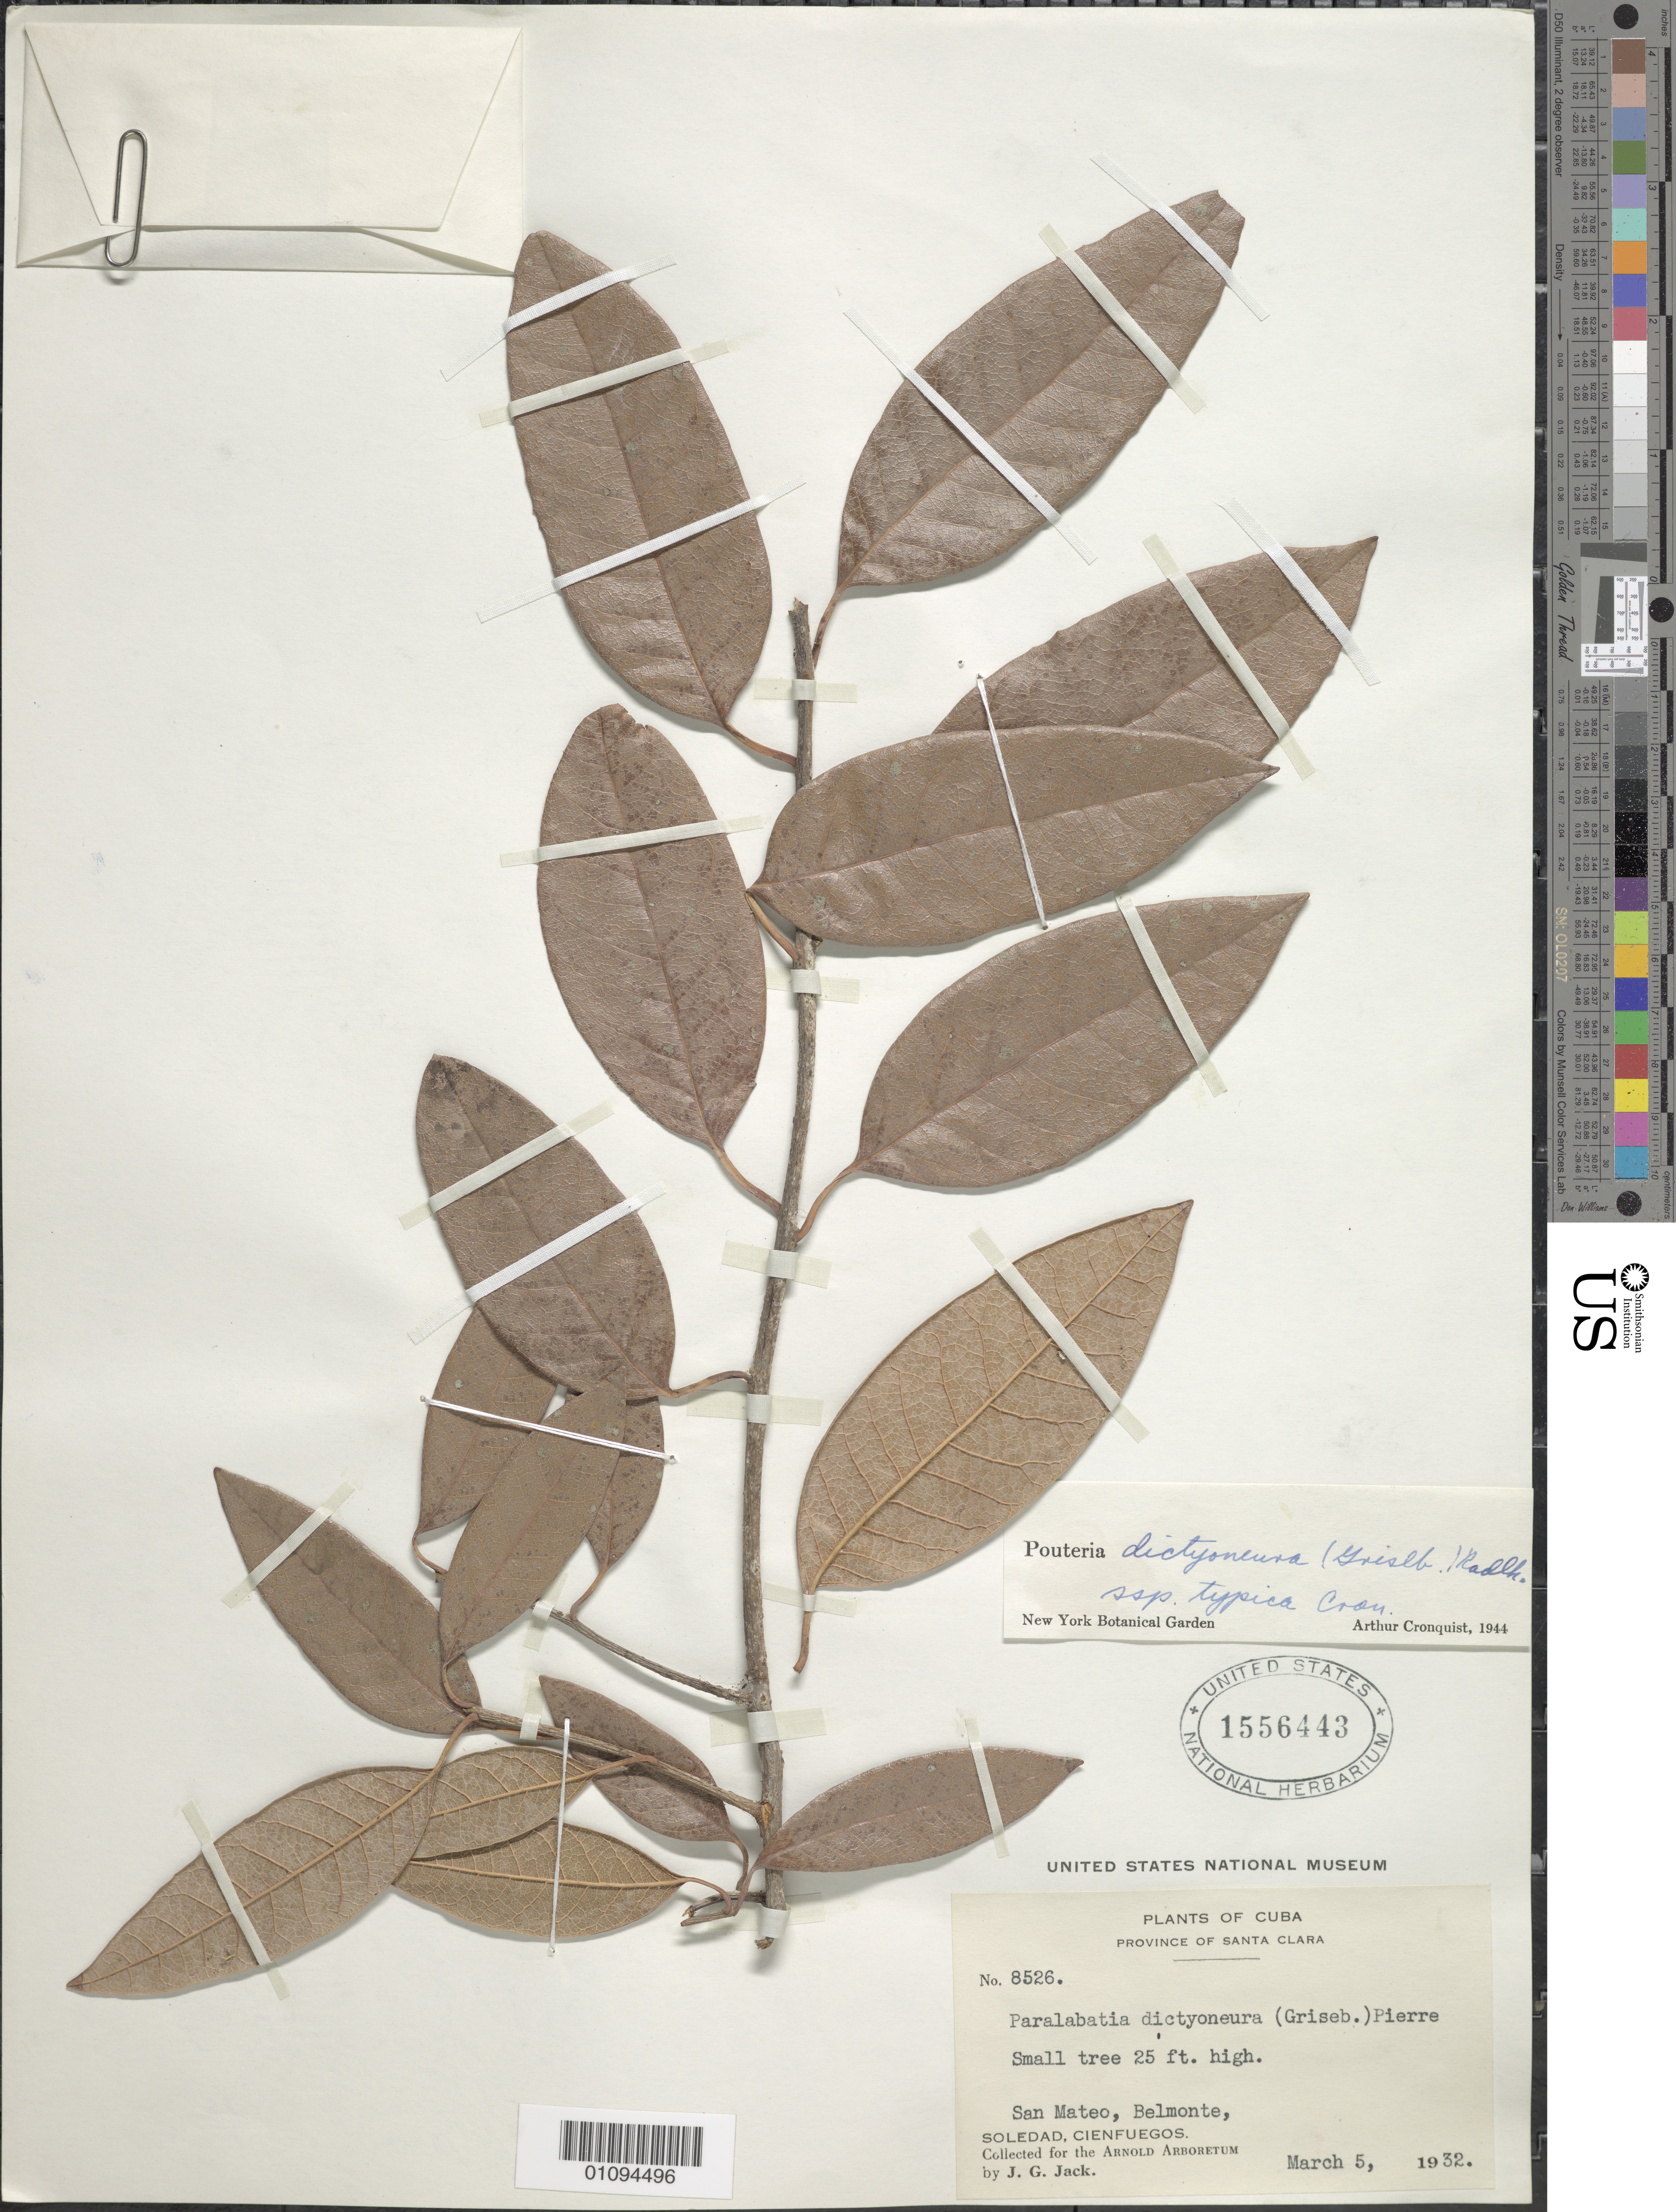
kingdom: Plantae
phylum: Tracheophyta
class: Magnoliopsida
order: Ericales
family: Sapotaceae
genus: Pouteria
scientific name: Pouteria dictyoneura subsp. typica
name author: Cronq.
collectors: J. G. Jack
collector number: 8526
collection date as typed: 05 Mar 1932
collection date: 1932-03-05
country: Cuba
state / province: Cienfuegos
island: Cuba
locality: San Mateo, Belmonte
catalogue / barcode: US 1556443